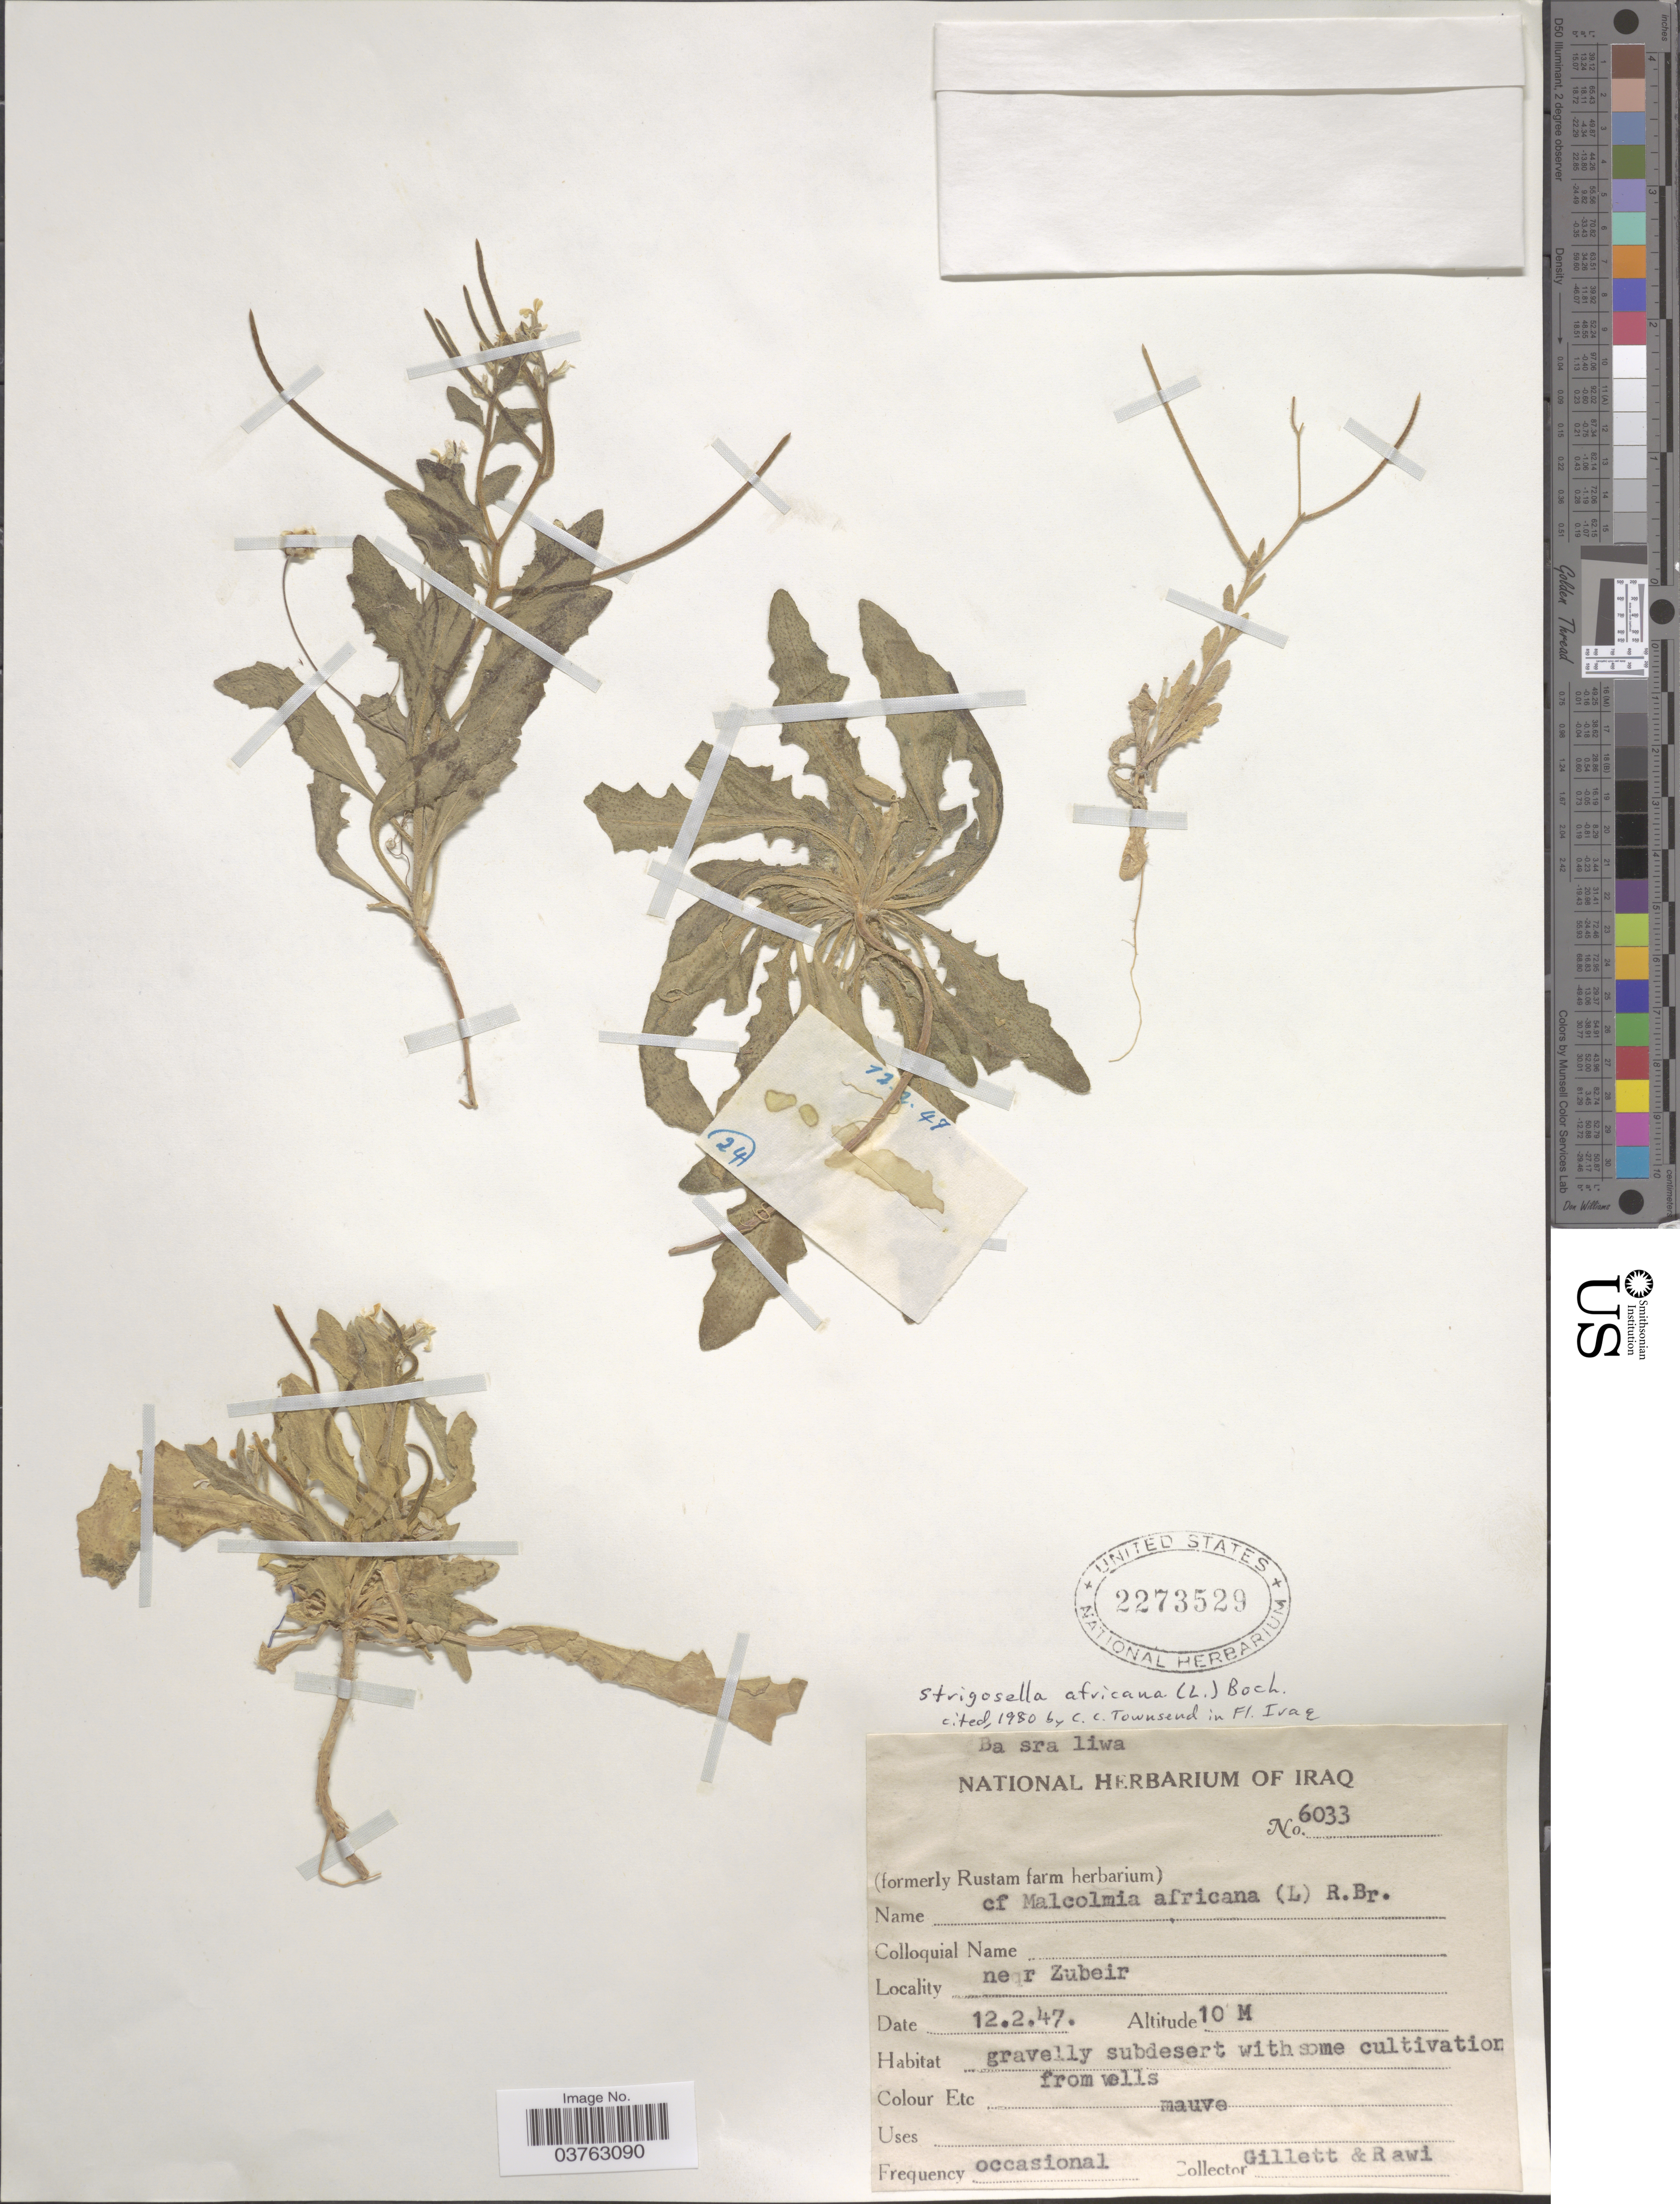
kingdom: Plantae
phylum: Tracheophyta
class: Magnoliopsida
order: Brassicales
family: Brassicaceae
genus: Malcolmia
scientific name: Malcolmia africana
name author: (L.) W.T. Aiton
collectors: Gillett, -- & -. Rawi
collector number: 6033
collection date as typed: Transcribed d/m/y: 12/2/47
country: Iraq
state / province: Al Basrah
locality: Ba sra liwa. Near Zubeir.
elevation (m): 10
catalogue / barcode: US 2273529